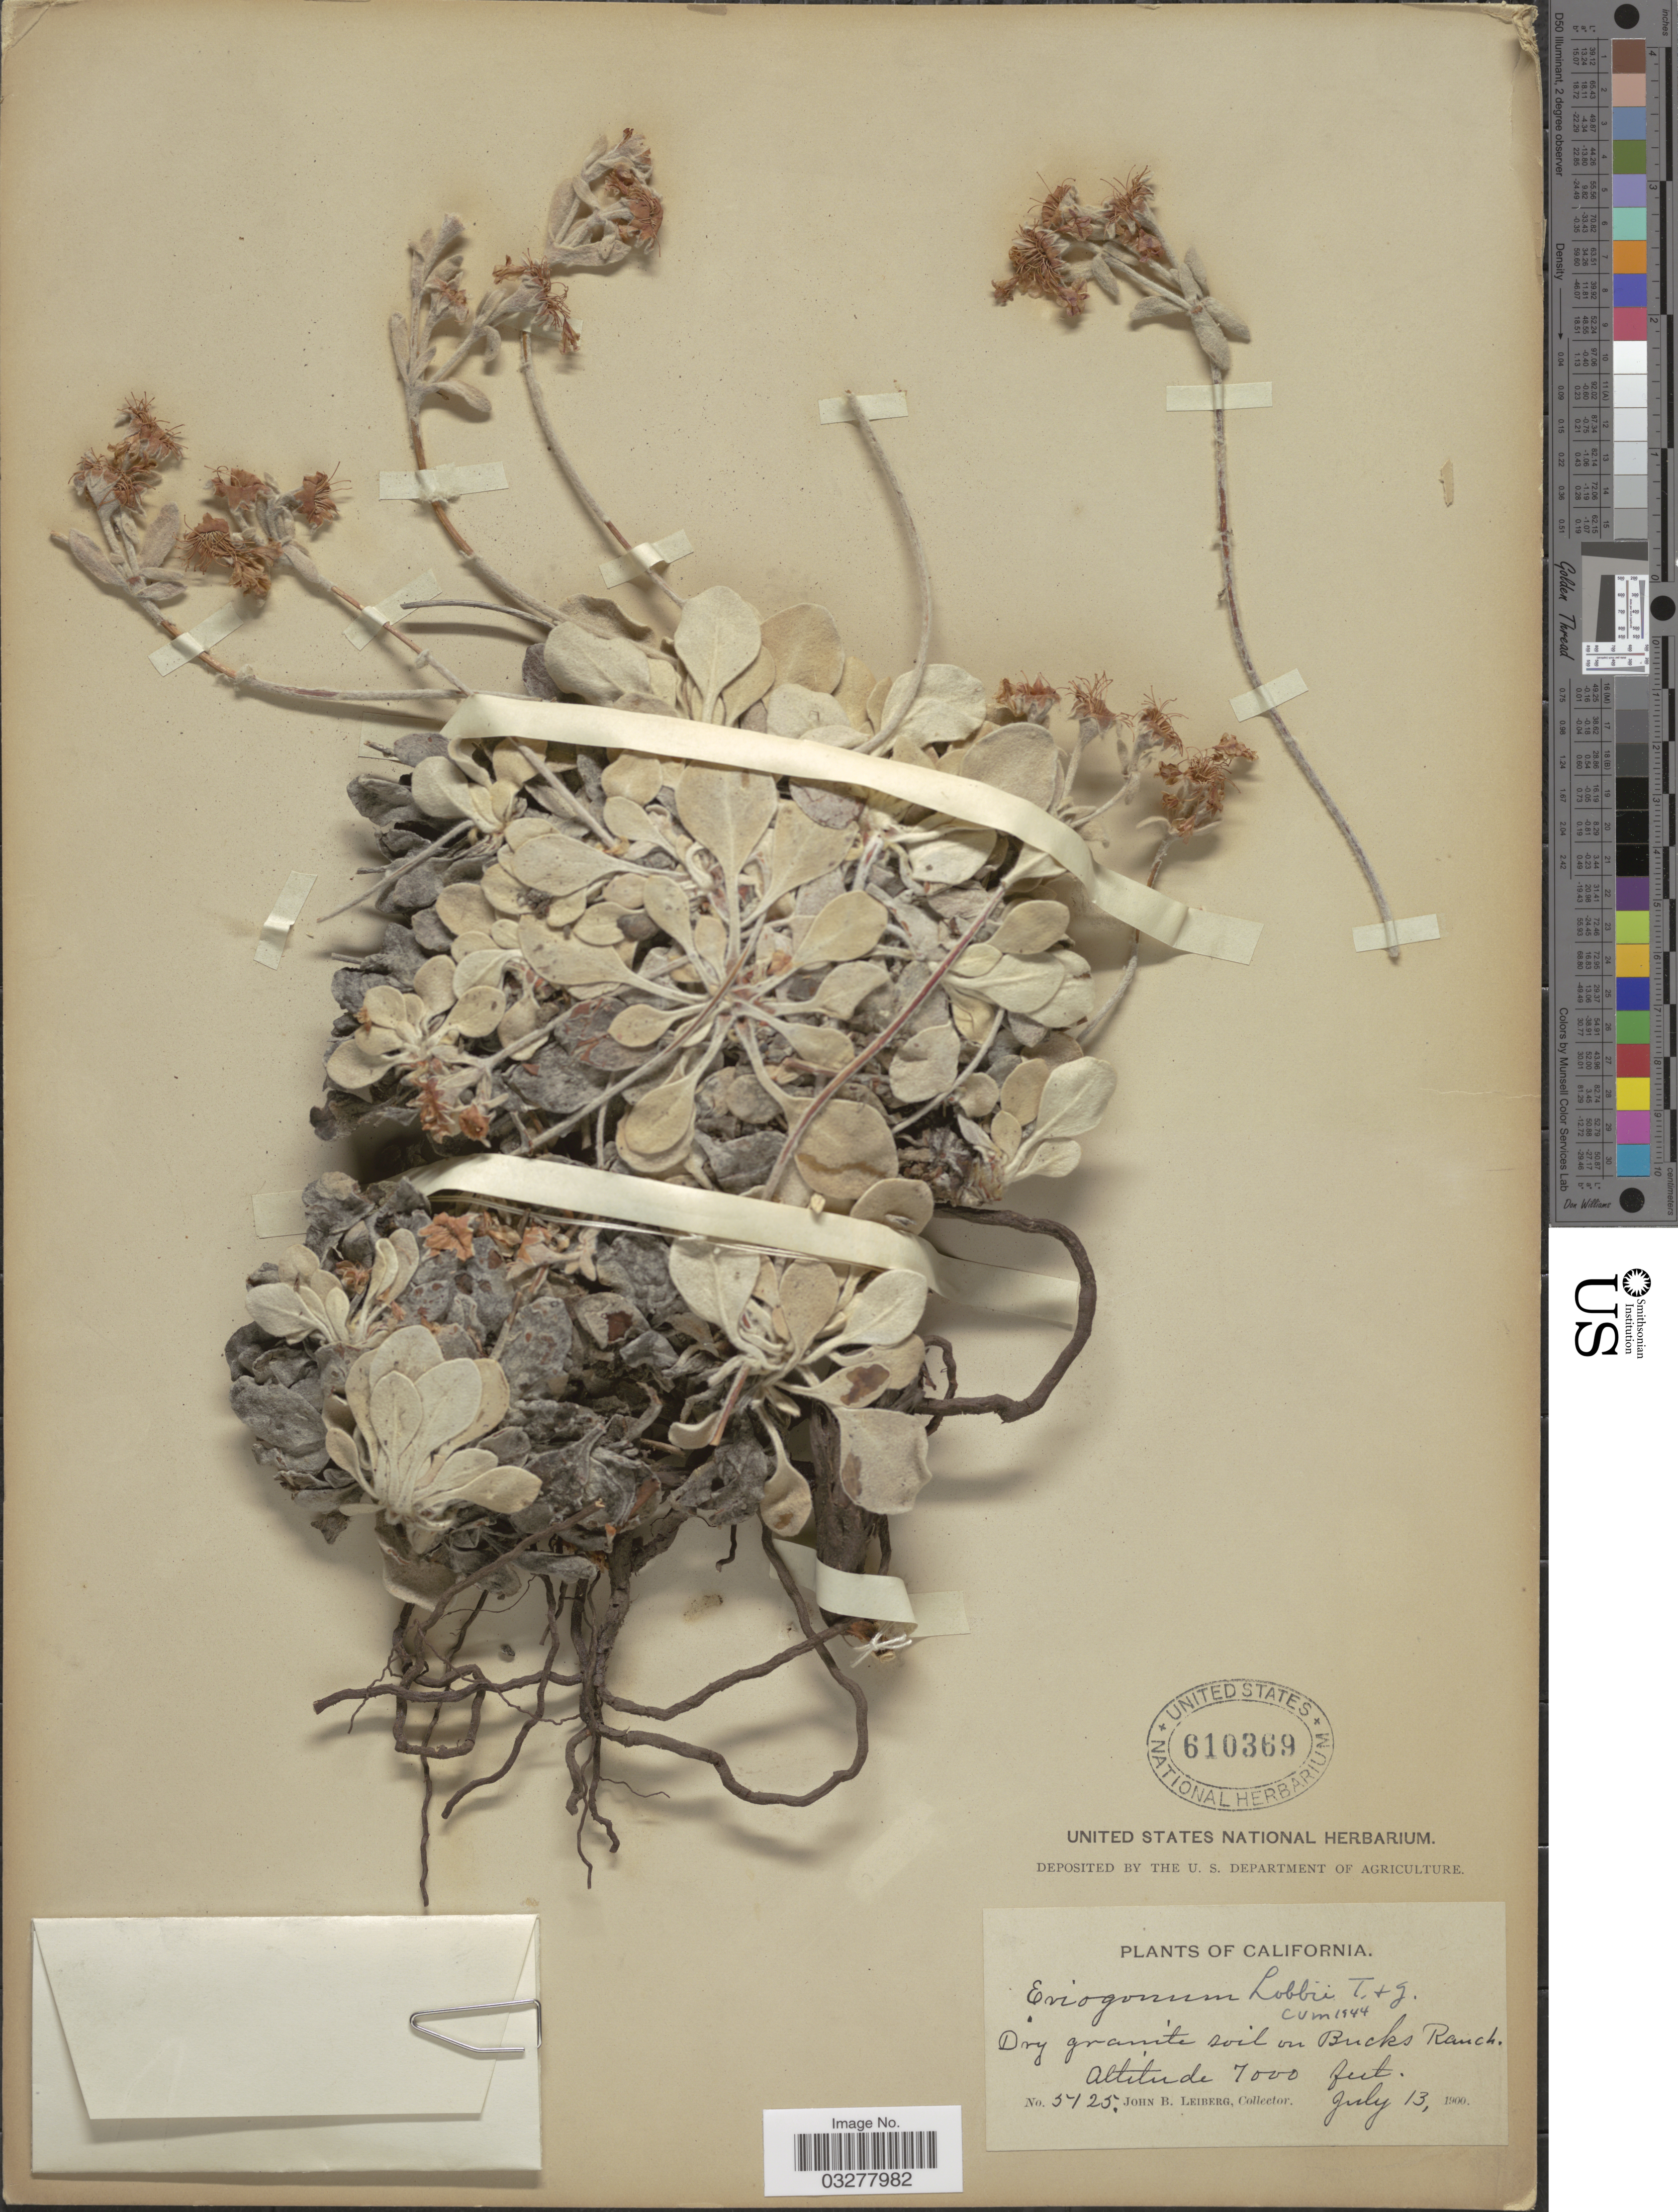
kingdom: Plantae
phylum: Tracheophyta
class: Magnoliopsida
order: Caryophyllales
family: Polygonaceae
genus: Eriogonum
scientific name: Eriogonum lobbii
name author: Torr. & A. Gray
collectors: J. B. Leiberg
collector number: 5125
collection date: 1900-07-13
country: United States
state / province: California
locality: Dry granite soil on Bucks Ranch.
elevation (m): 2134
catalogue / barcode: US 610369